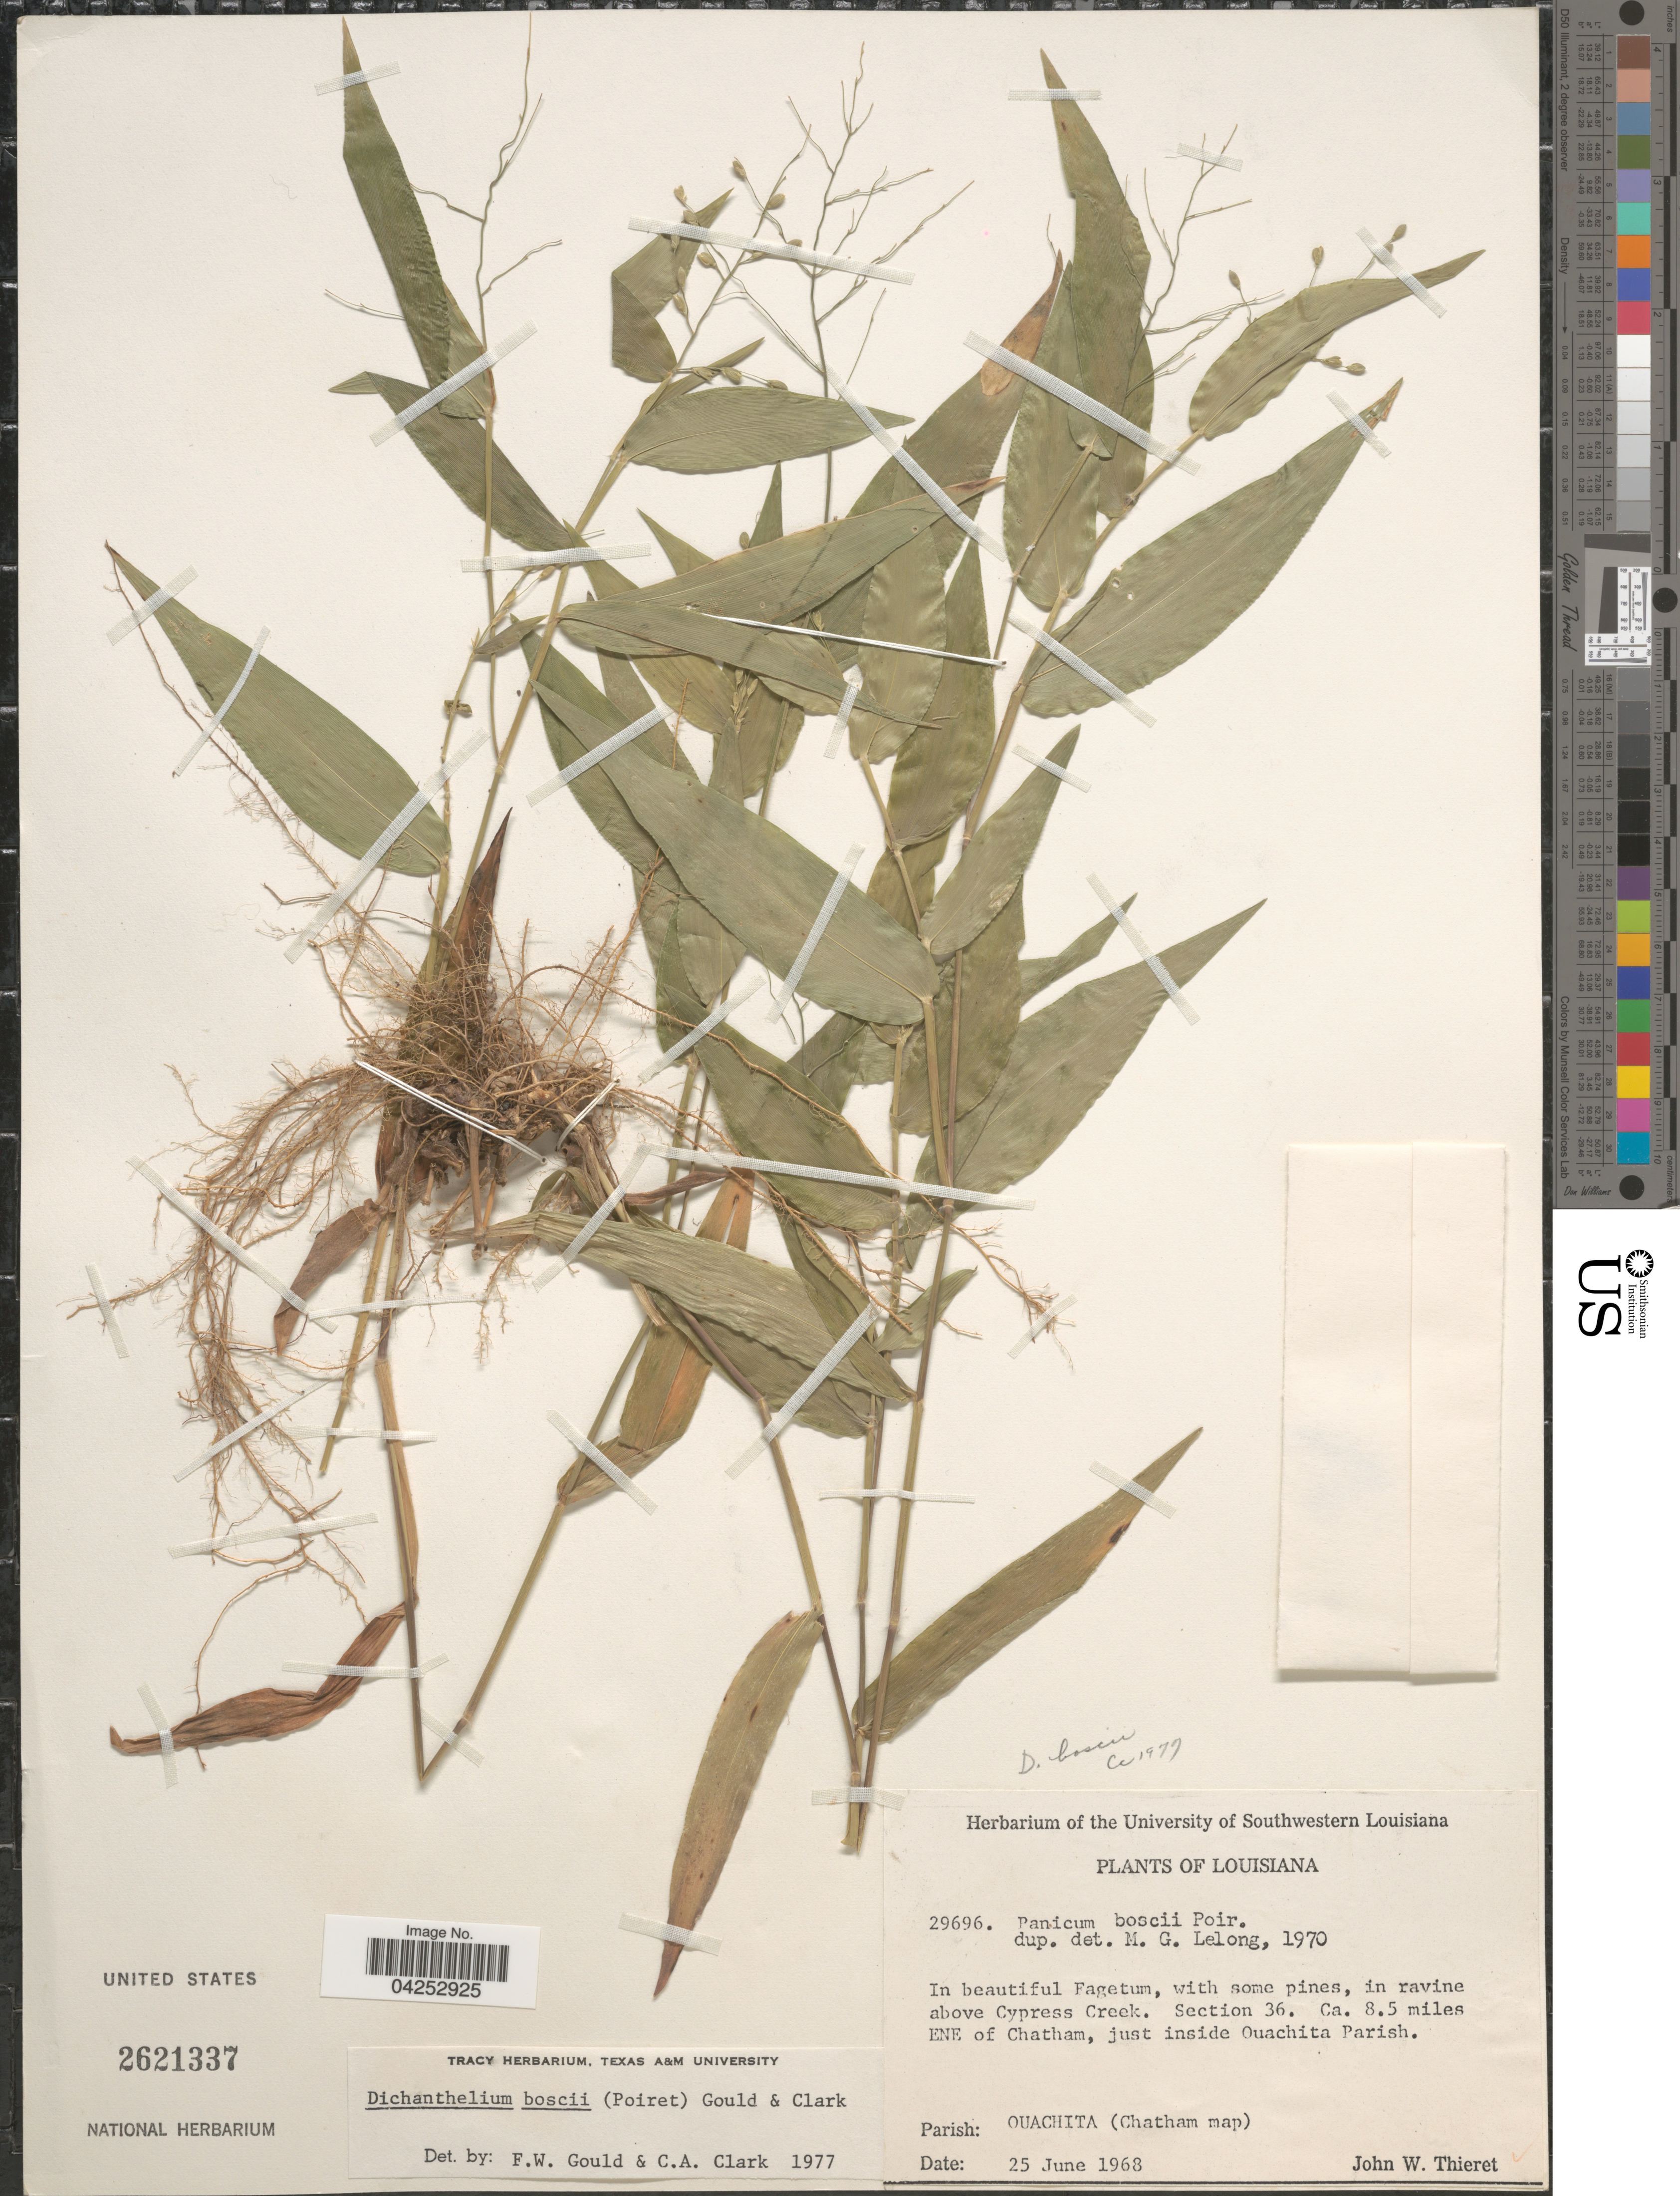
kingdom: Plantae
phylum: Tracheophyta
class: Liliopsida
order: Poales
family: Poaceae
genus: Dichanthelium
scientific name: Dichanthelium boscii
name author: (Poir.) Gould & C.A. Clark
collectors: J. W. Thieret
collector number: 29696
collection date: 1968-06-25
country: United States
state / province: Louisiana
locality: In beautiful Fagetum, with some pines, in ravine above Cypress Creek. Section 36. Ca. 8.5 miles ENE of Chatham, just inside Ouachita Parish. Parish: Ouachita (Chatham map).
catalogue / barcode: US 2621337